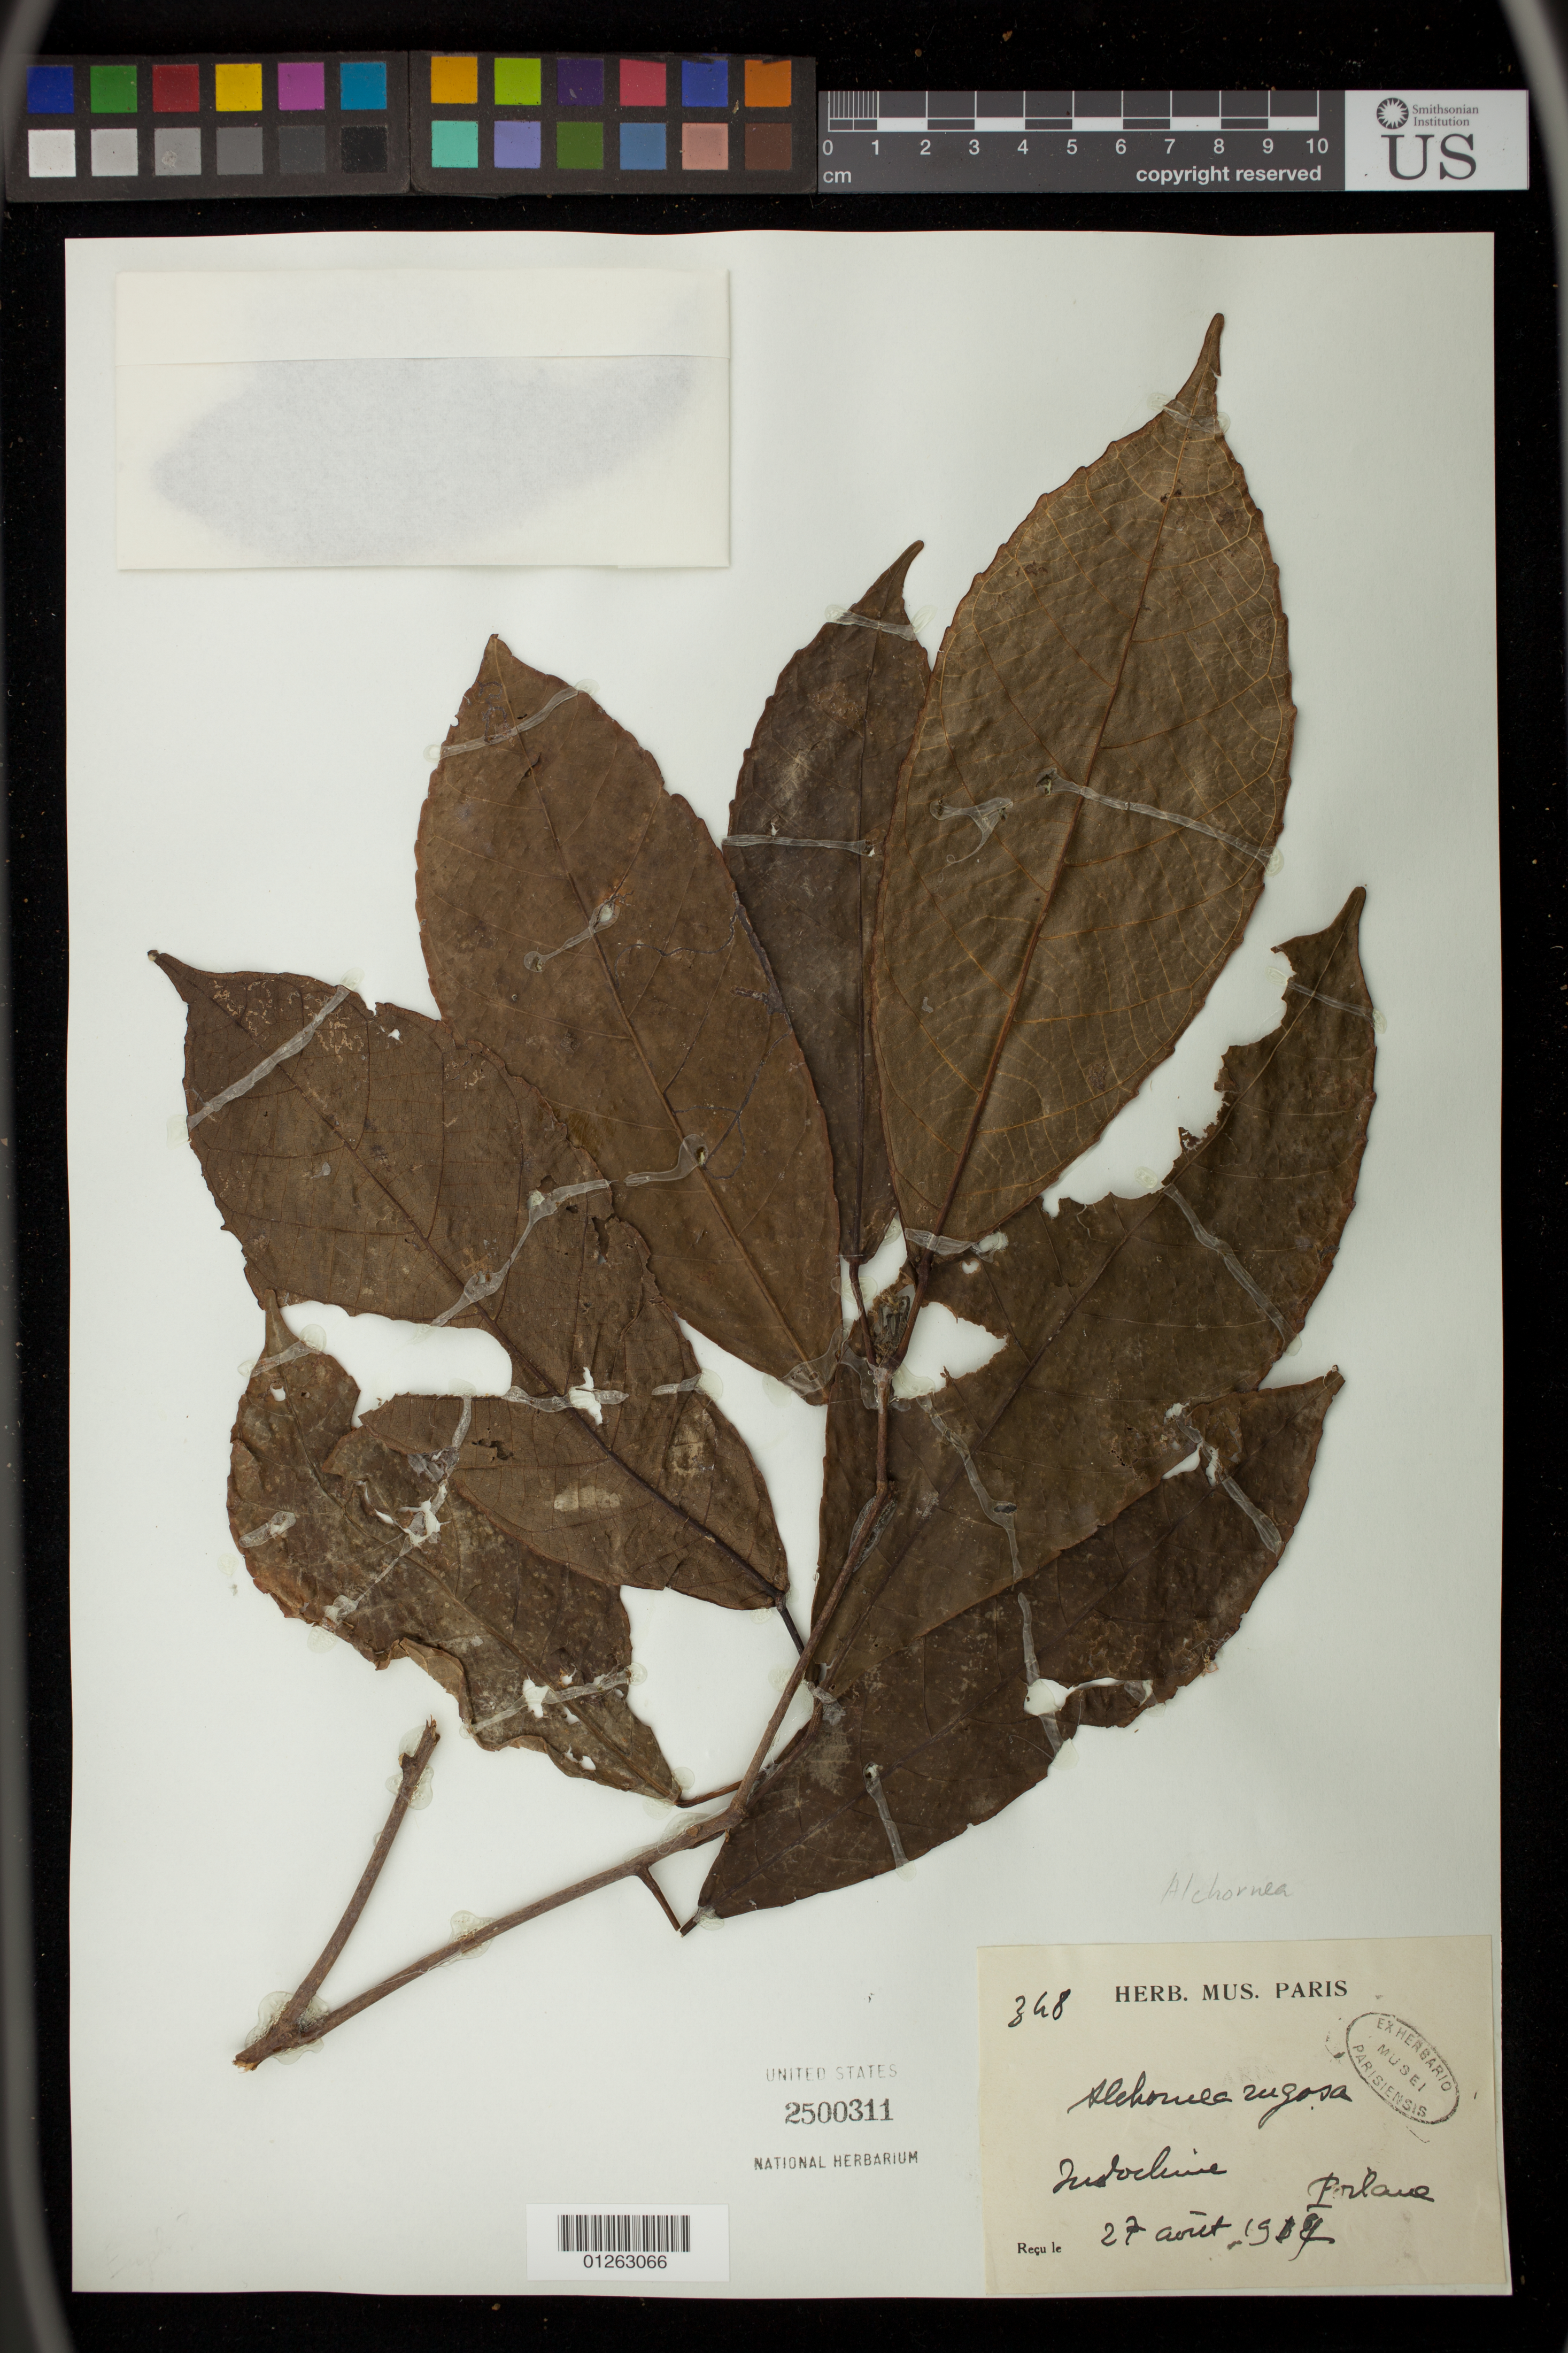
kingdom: Plantae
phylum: Tracheophyta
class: Magnoliopsida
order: Malpighiales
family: Euphorbiaceae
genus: Alchornea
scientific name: Alchornea rugosa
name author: (Lour.) Müll. Arg.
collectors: E. Pérez Arbeláez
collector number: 348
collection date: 1914-08-27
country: Vietnam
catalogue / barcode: US 2500311